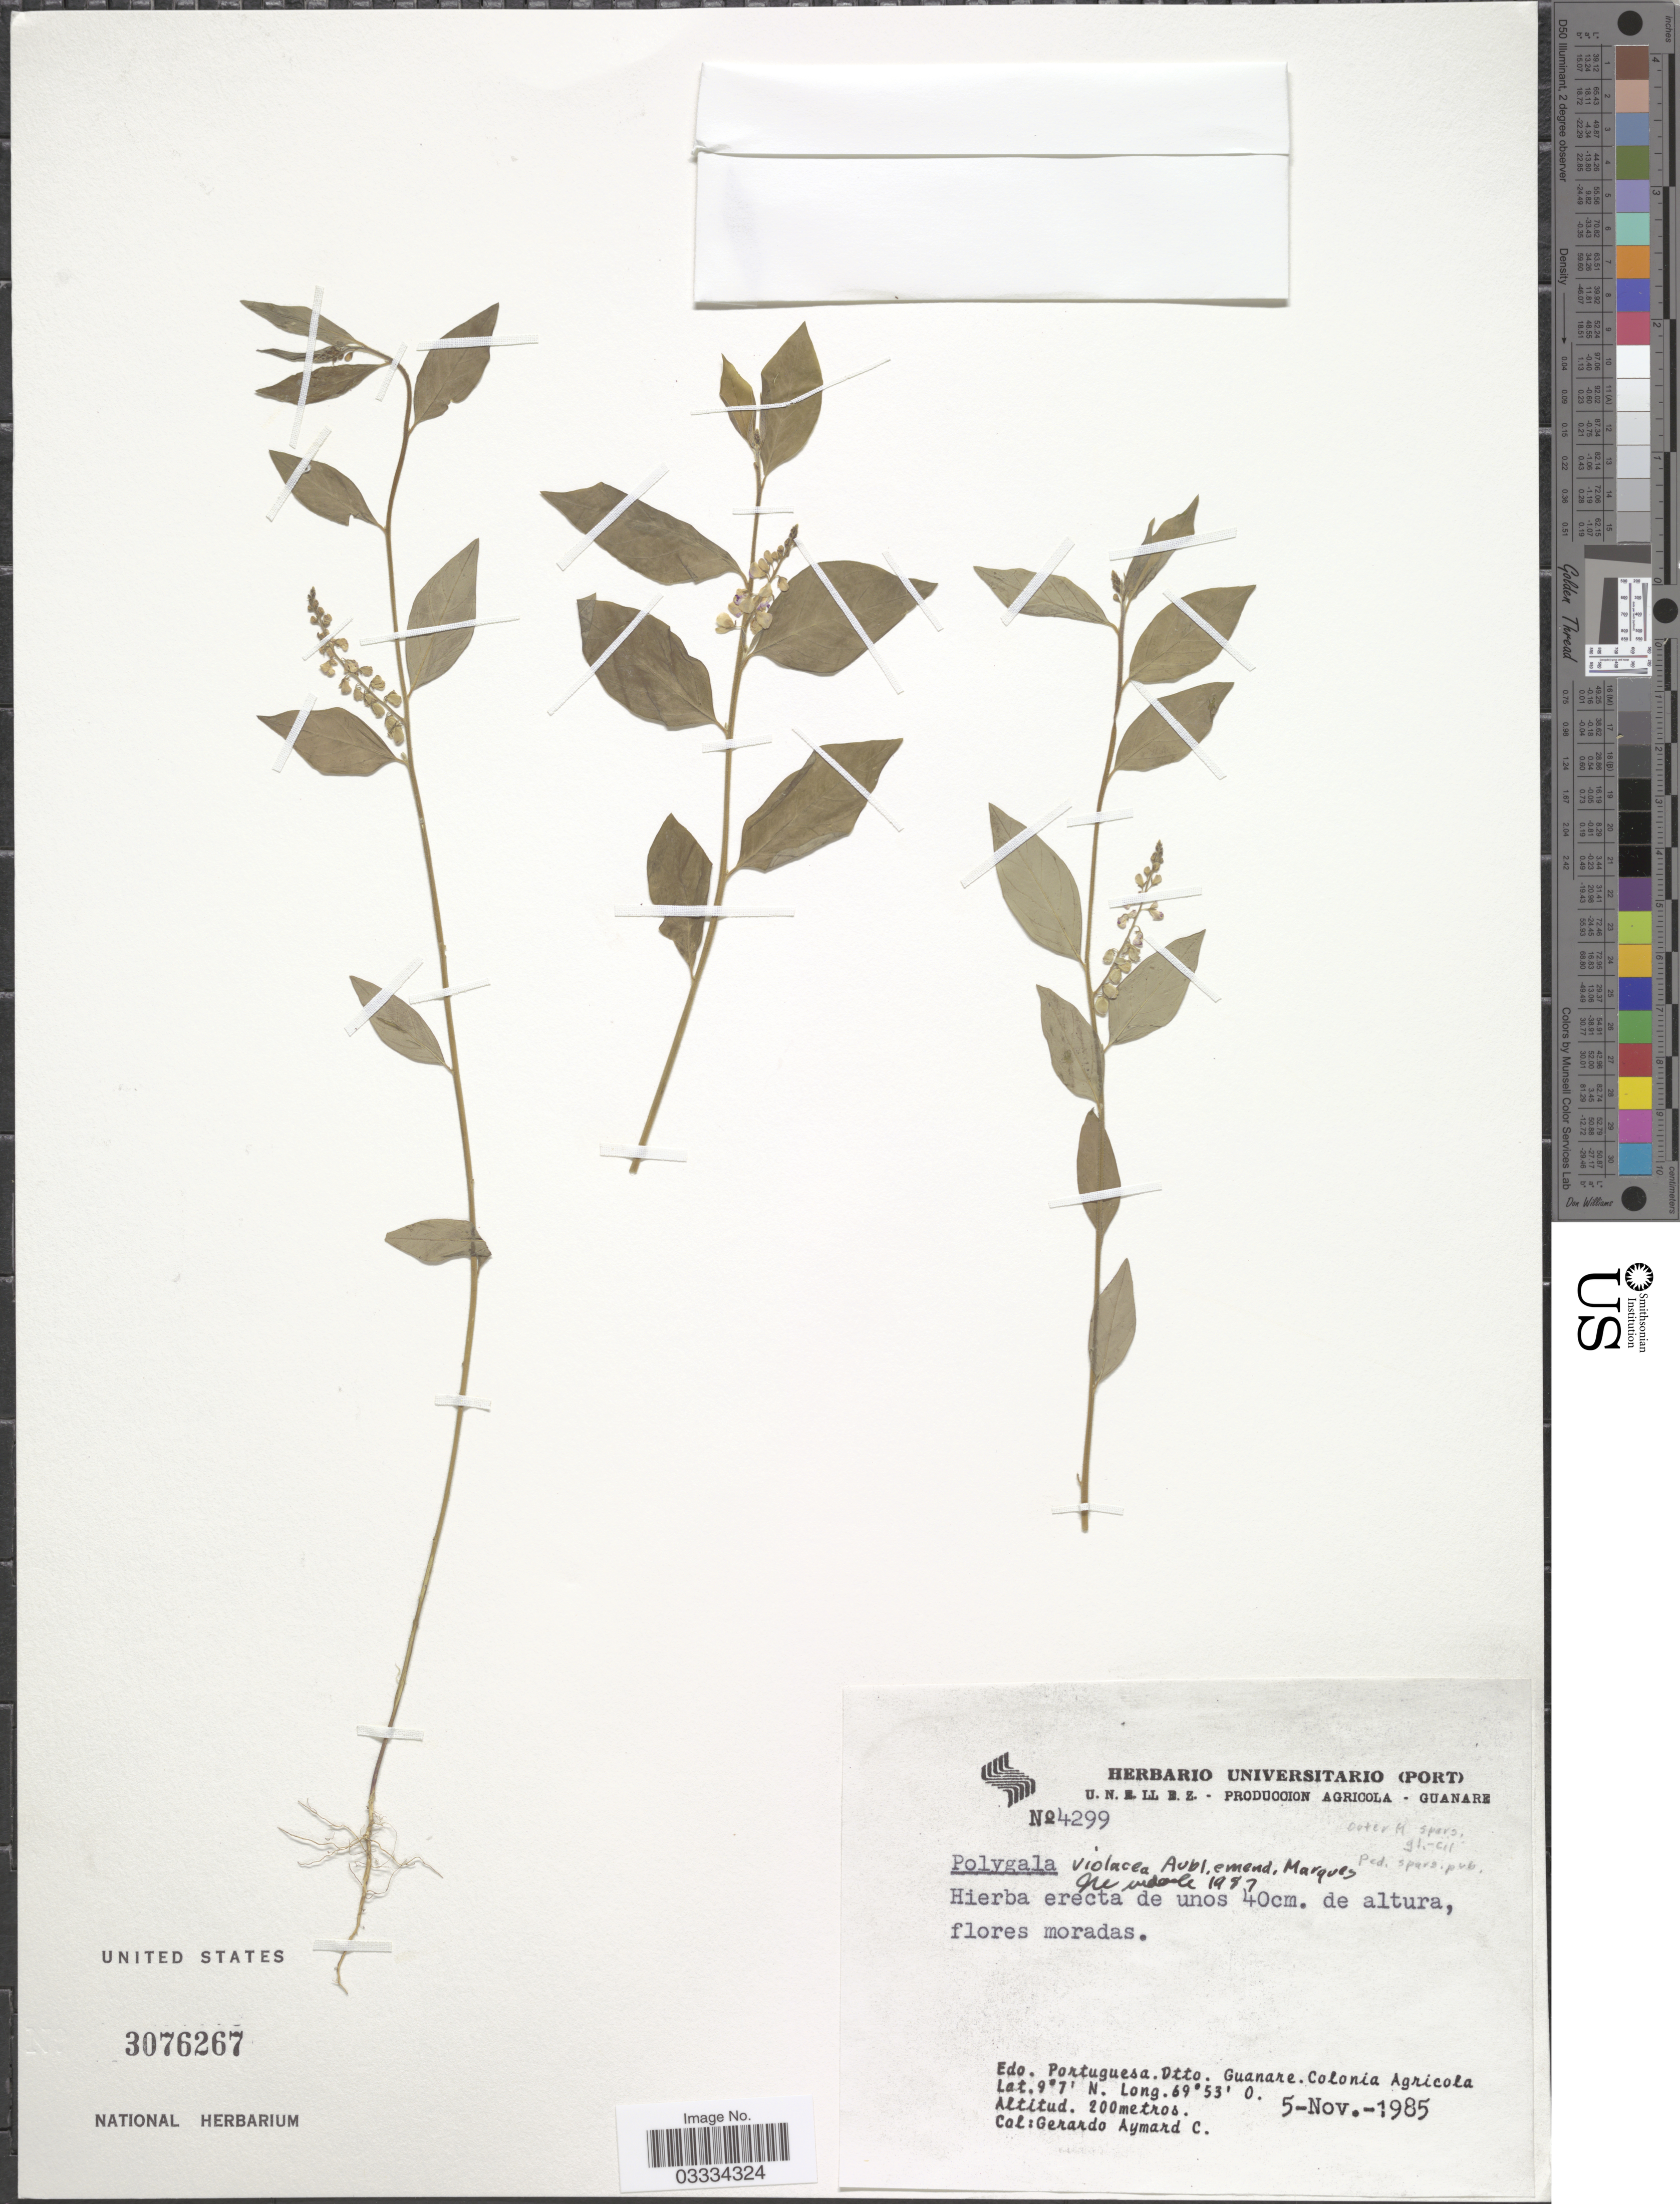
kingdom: Plantae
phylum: Tracheophyta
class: Magnoliopsida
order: Fabales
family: Polygalaceae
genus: Asemeia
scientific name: Asemeia violacea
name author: (Aubl.) J.F.B. Pastore & J.R. Abbott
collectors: G. A. Aymard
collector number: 4299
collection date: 1985-11-05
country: Venezuela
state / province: Portuguesa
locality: Dtto. Guanare. Colobia Agricola.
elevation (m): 200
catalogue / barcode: US 3076267